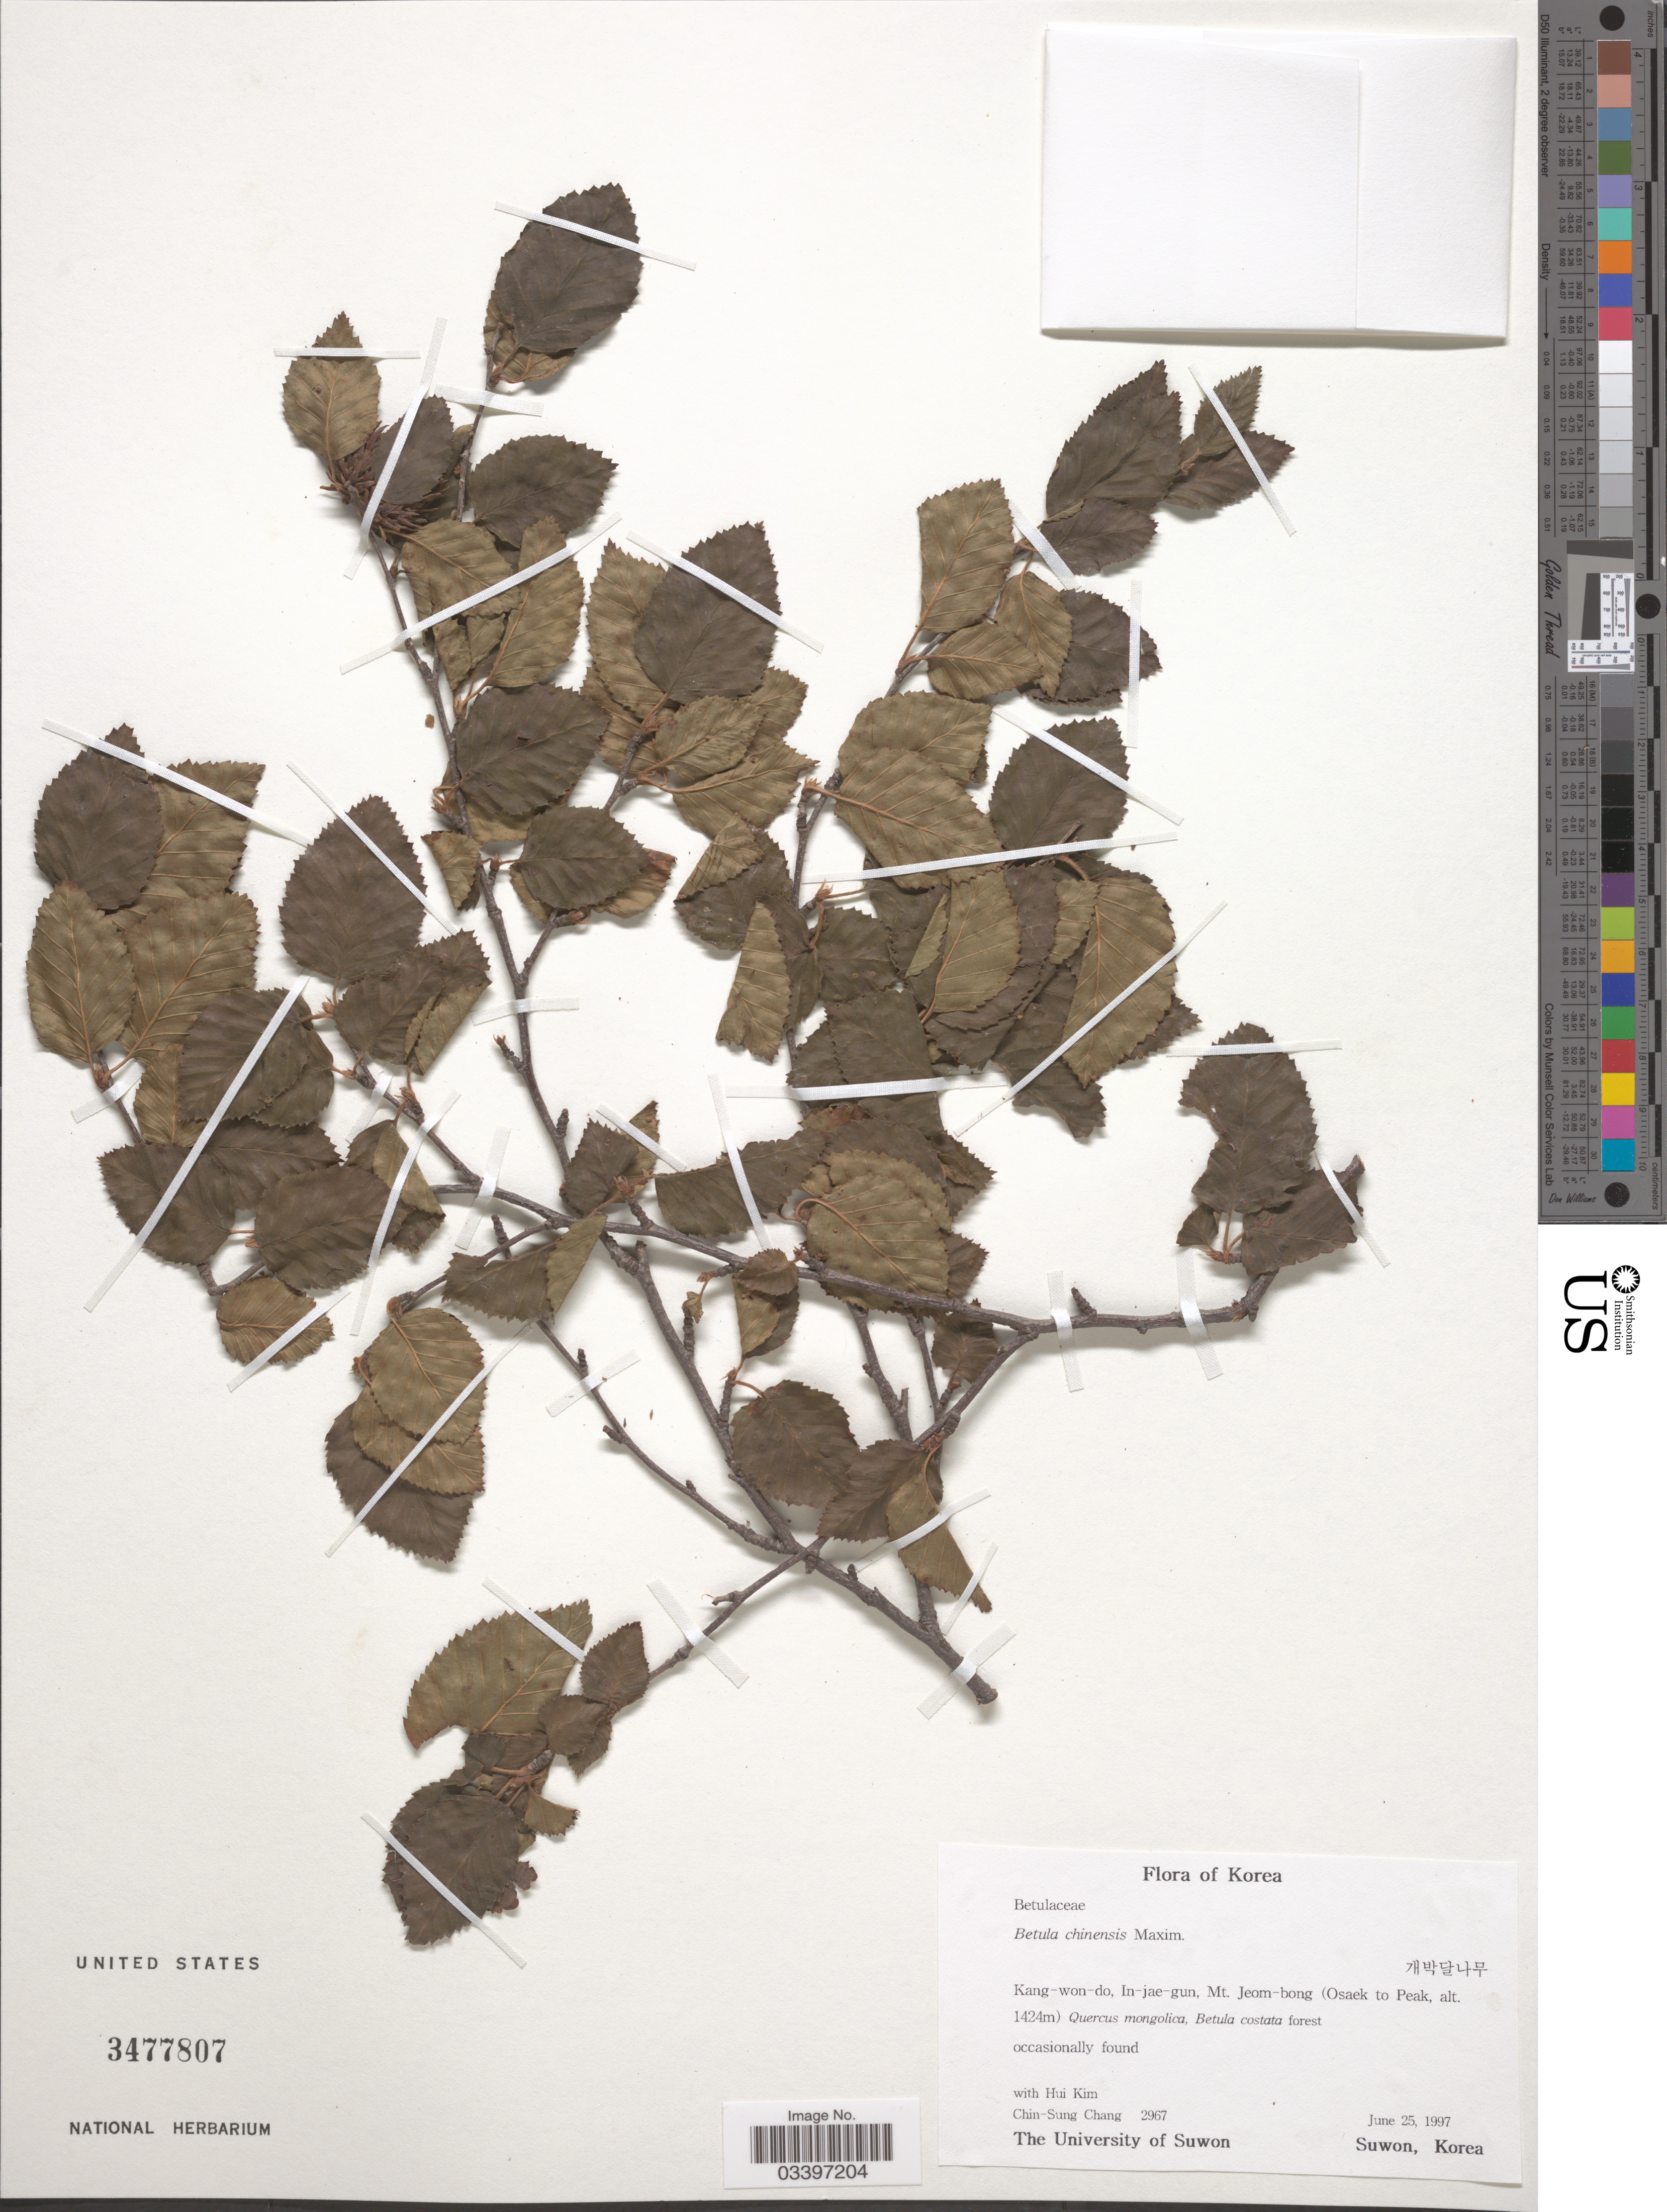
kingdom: Plantae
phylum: Tracheophyta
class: Magnoliopsida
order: Fagales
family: Betulaceae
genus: Betula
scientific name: Betula chinensis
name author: Maxim.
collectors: C. S. Chang & H. Kim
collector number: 2967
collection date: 1997-06-25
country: South Korea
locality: Kang-won-do, In-jae-gun, Mt. Jeom-bong (Osaek to Peak).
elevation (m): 1424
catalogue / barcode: US 3477807